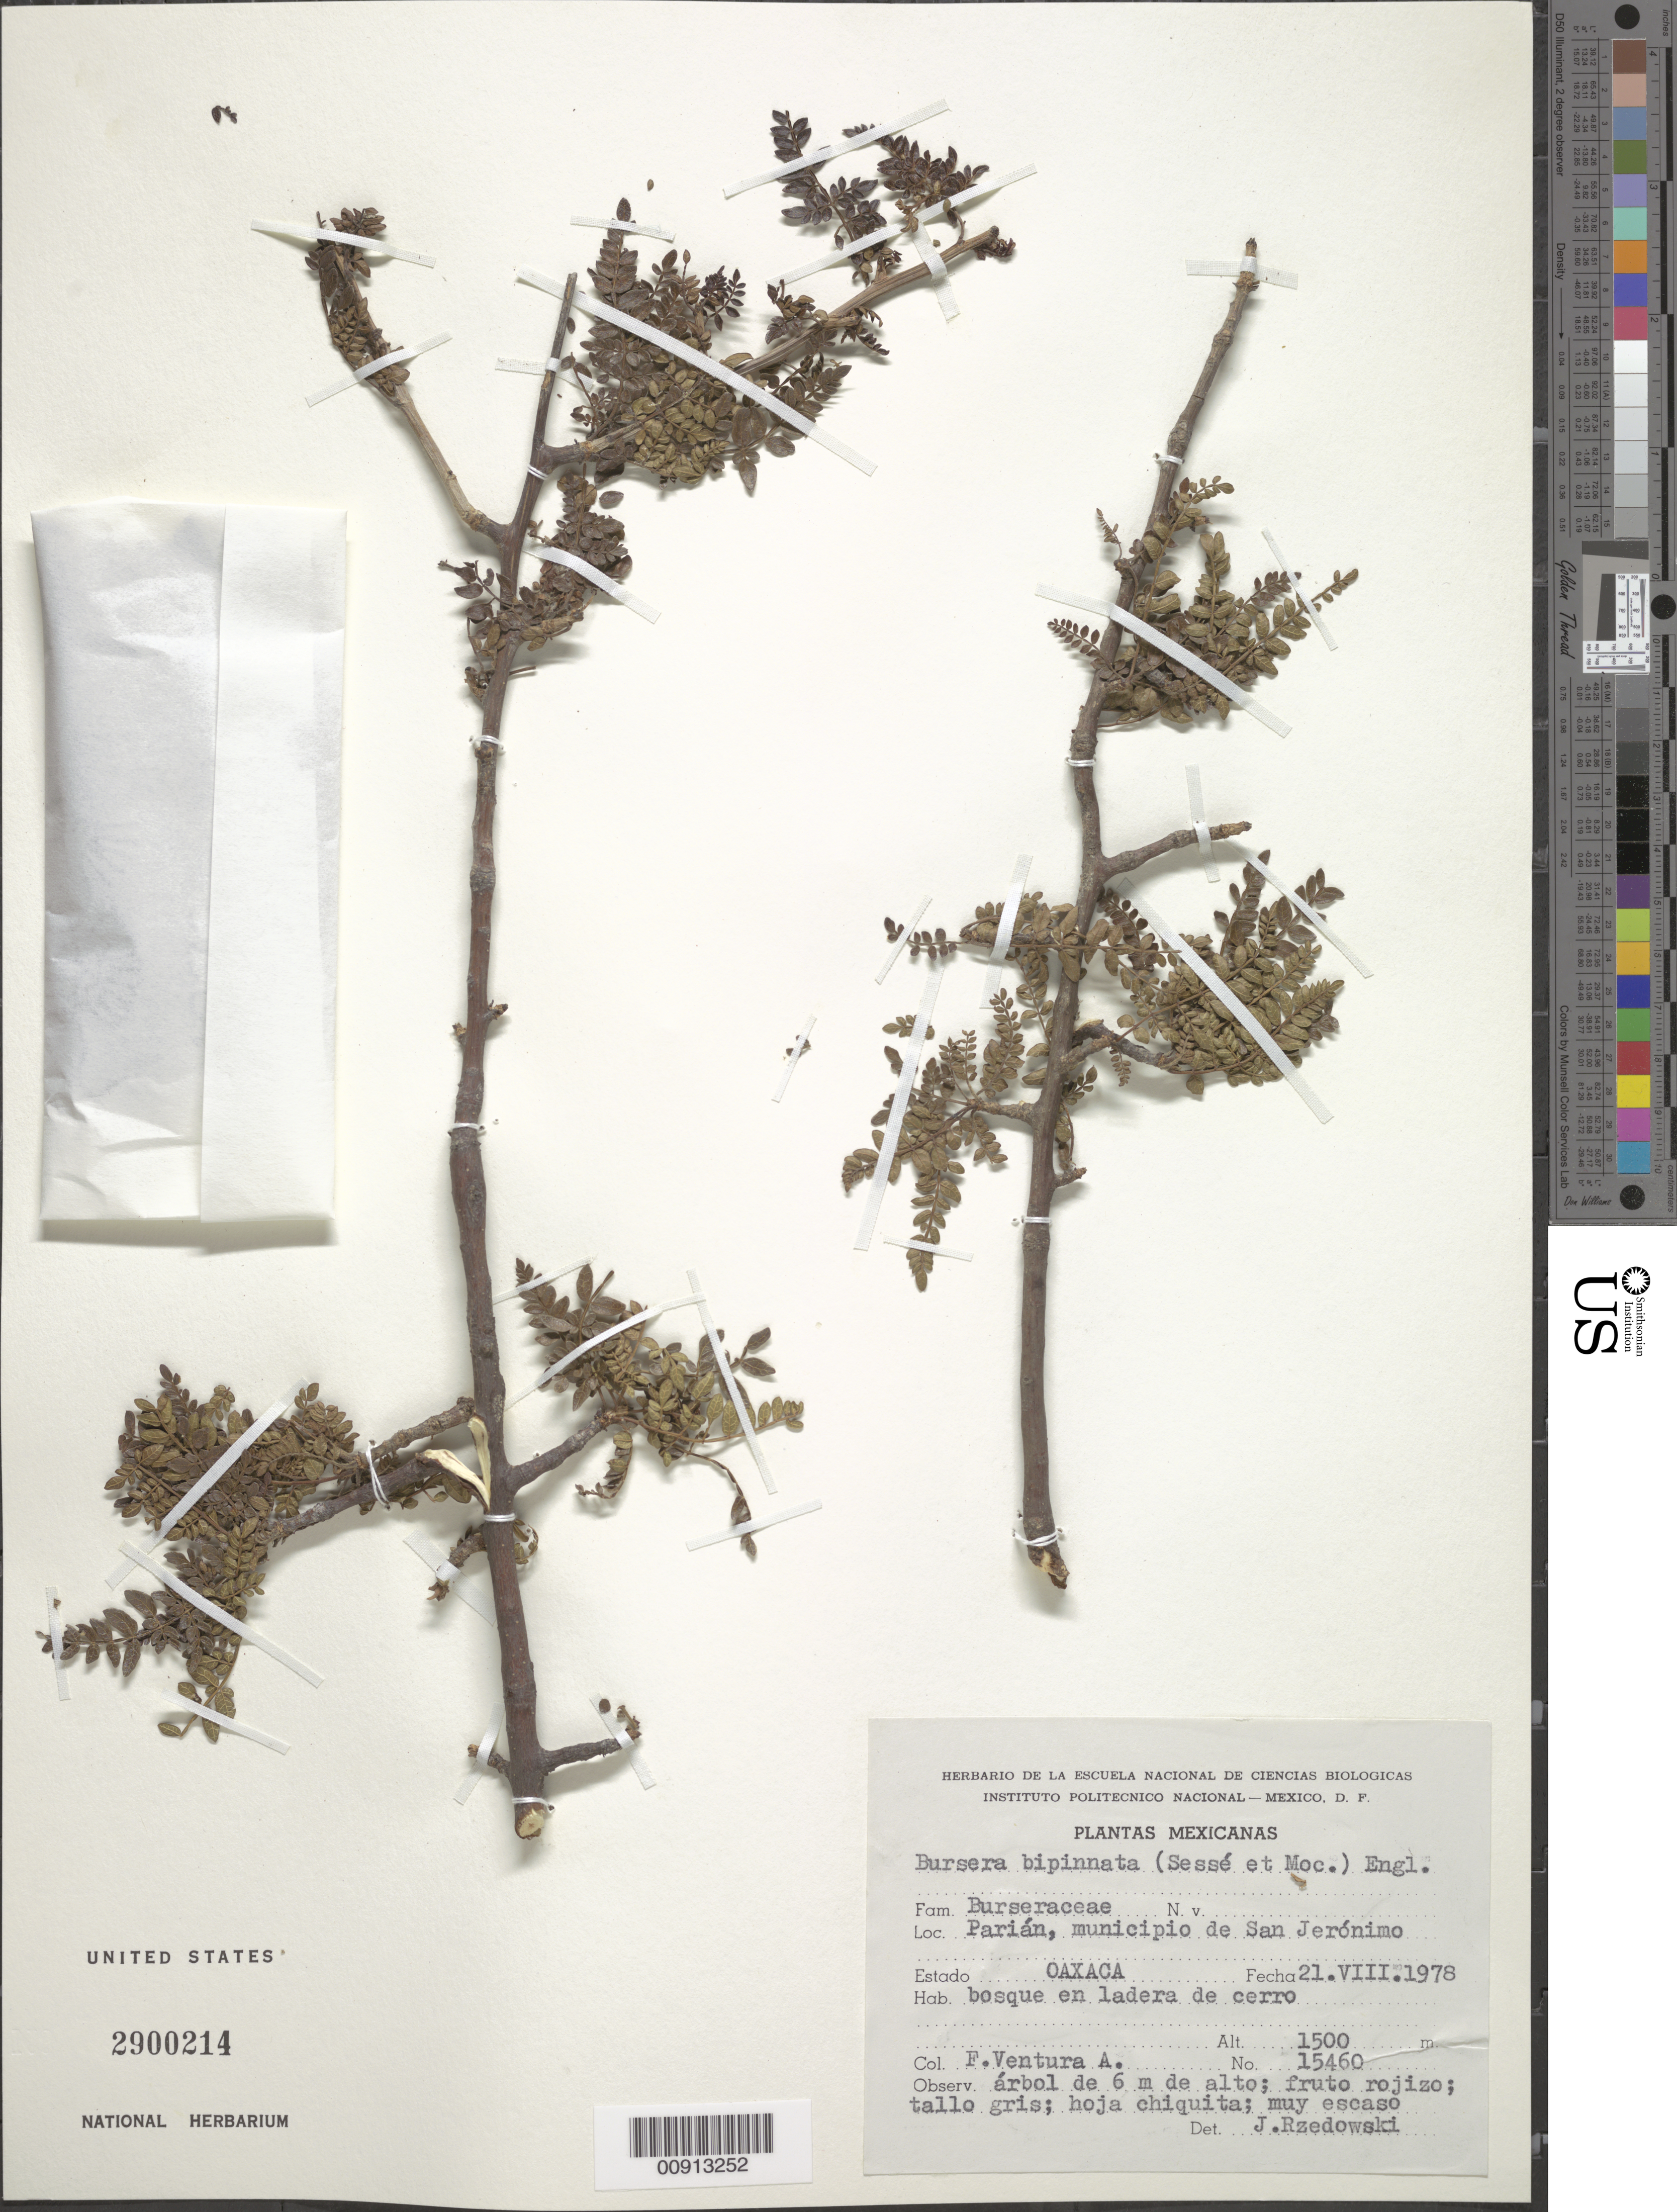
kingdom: Plantae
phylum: Tracheophyta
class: Magnoliopsida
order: Sapindales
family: Burseraceae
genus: Bursera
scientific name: Bursera bipinnata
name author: Engl.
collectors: F. Ventura A.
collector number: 15460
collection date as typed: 21 Aug 1978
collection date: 1978-08-21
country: Mexico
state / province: Oaxaca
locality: Parián, municipio de San Jerónimo, Estado Oaxaca.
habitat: Bosque en ladera de cerro.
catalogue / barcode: US 2900214